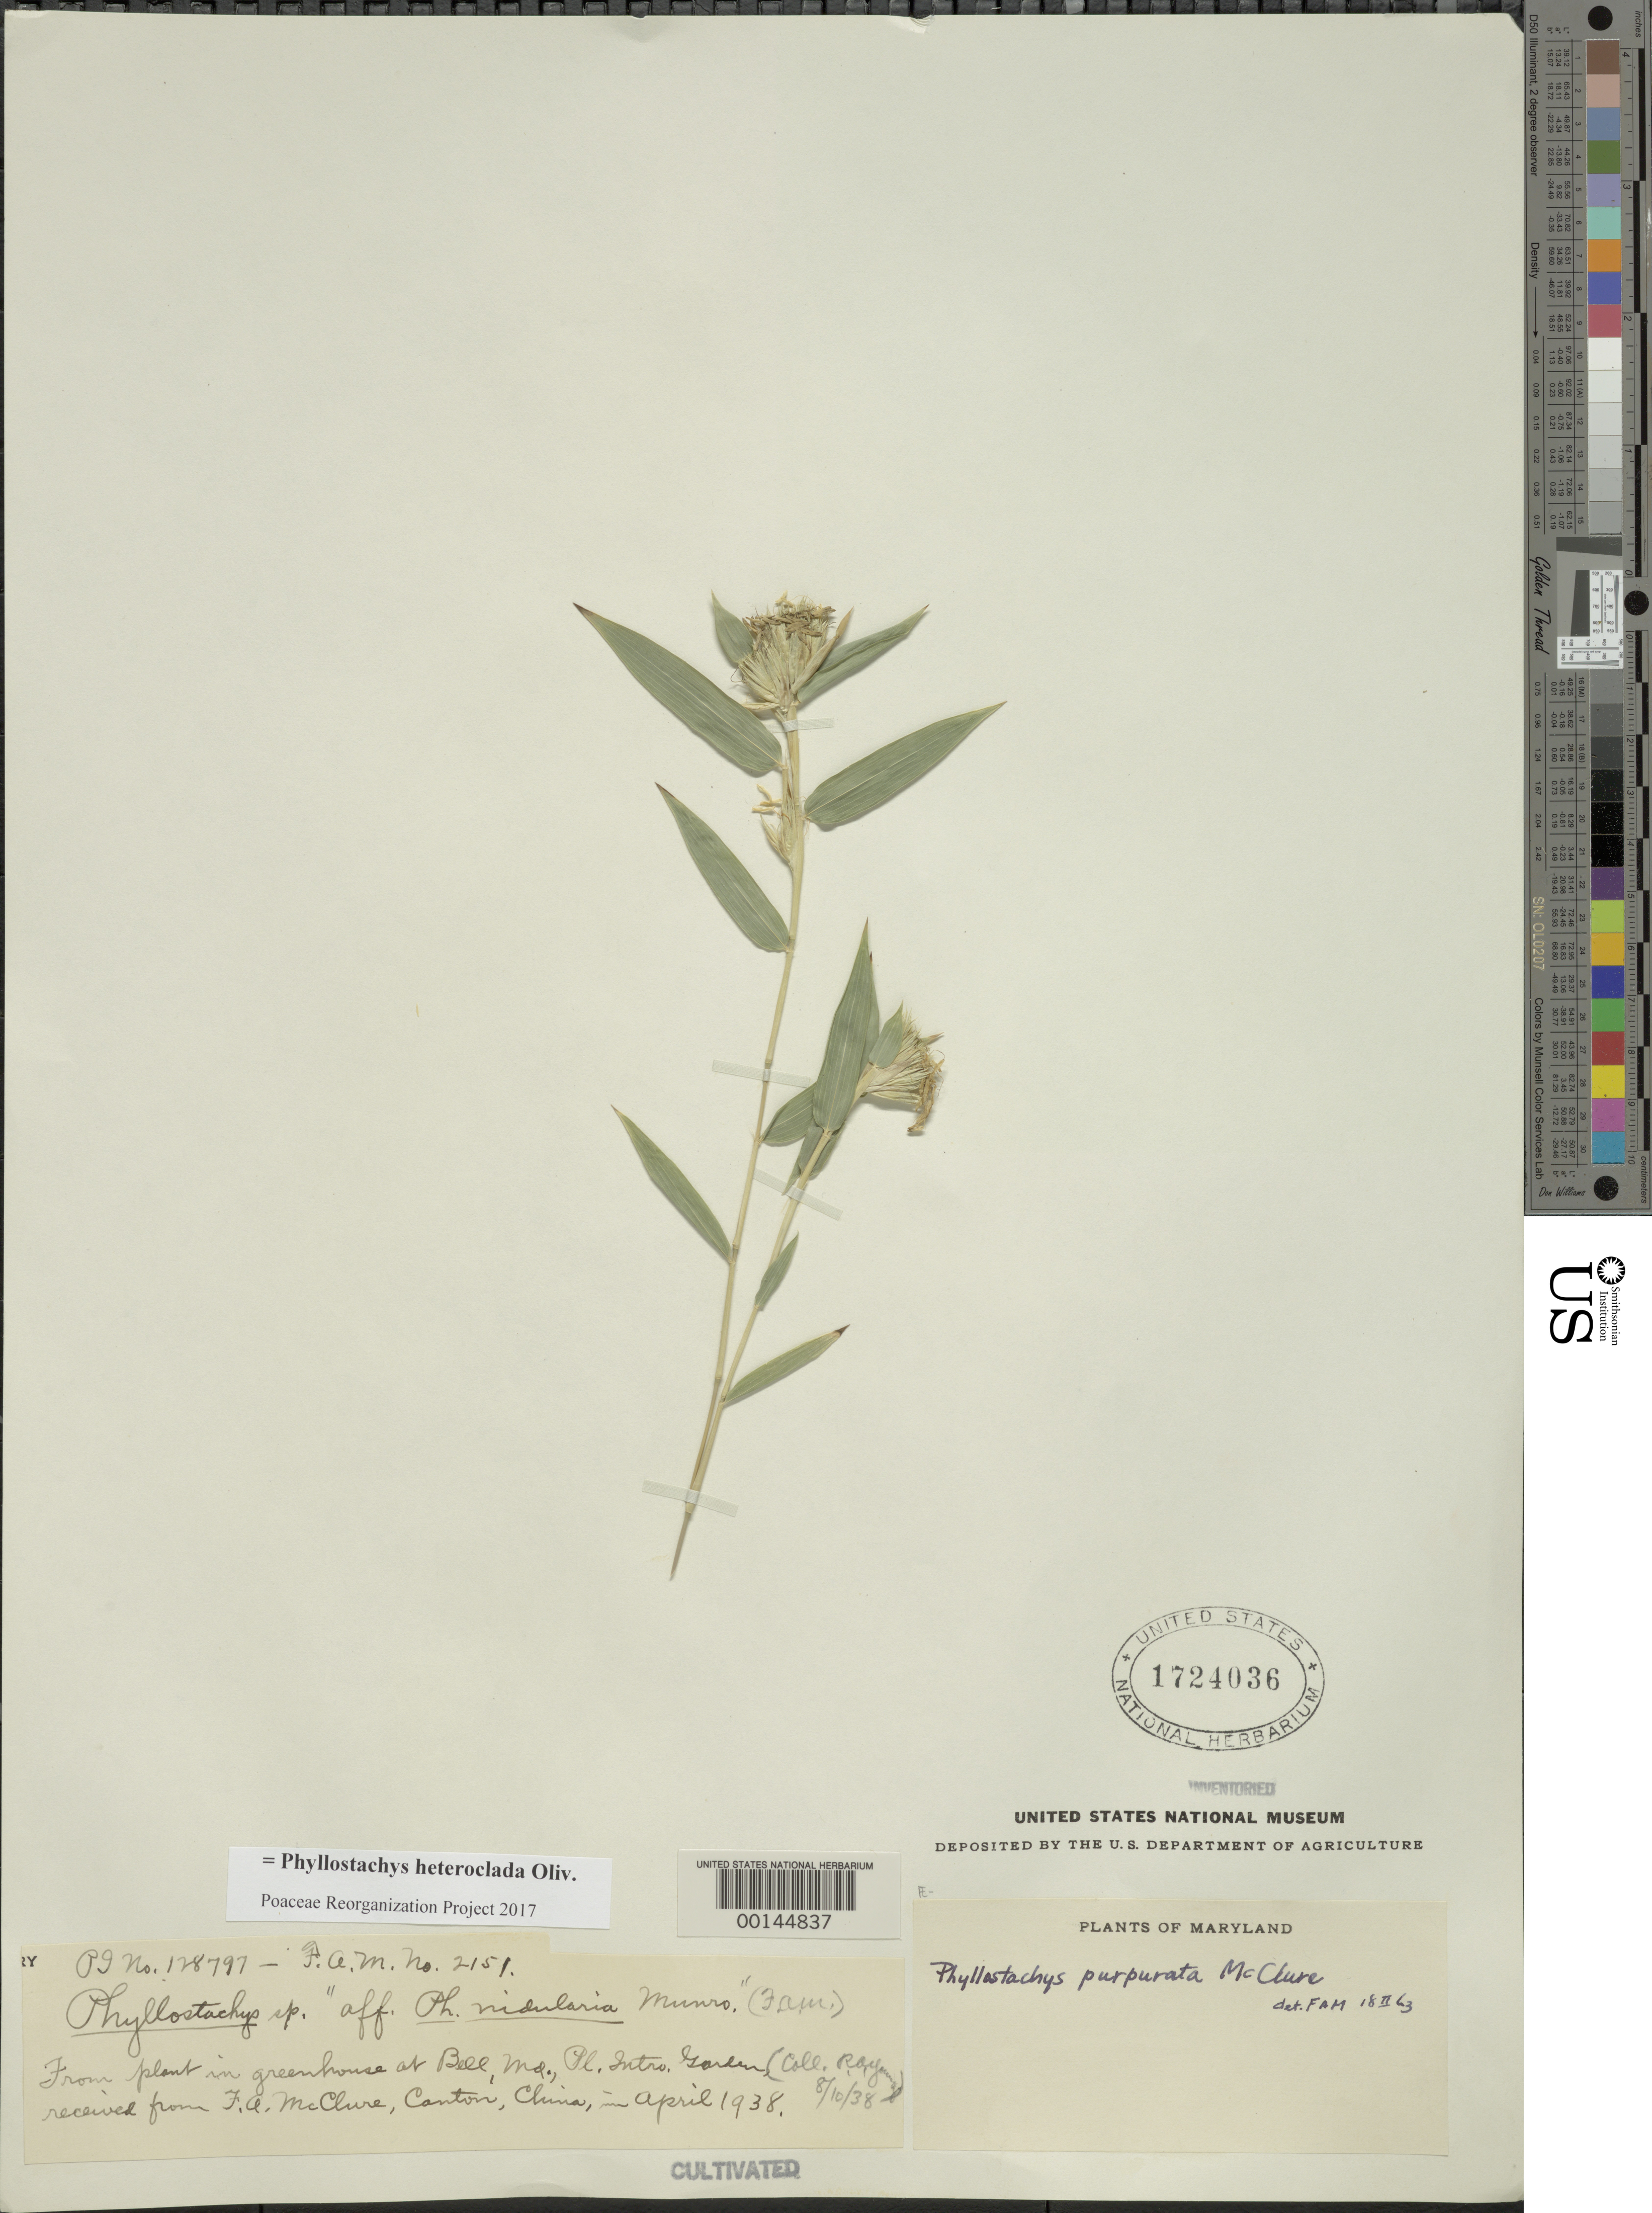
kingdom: Plantae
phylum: Tracheophyta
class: Liliopsida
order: Poales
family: Poaceae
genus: Phyllostachys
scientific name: Phyllostachys heteroclada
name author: Oliv.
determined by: Poaceae Reorganization Project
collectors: F. A. McClure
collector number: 2151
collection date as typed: Apr 1938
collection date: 1938-04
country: United States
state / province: Maryland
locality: Bell, plant intro. garden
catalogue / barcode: US 1724036